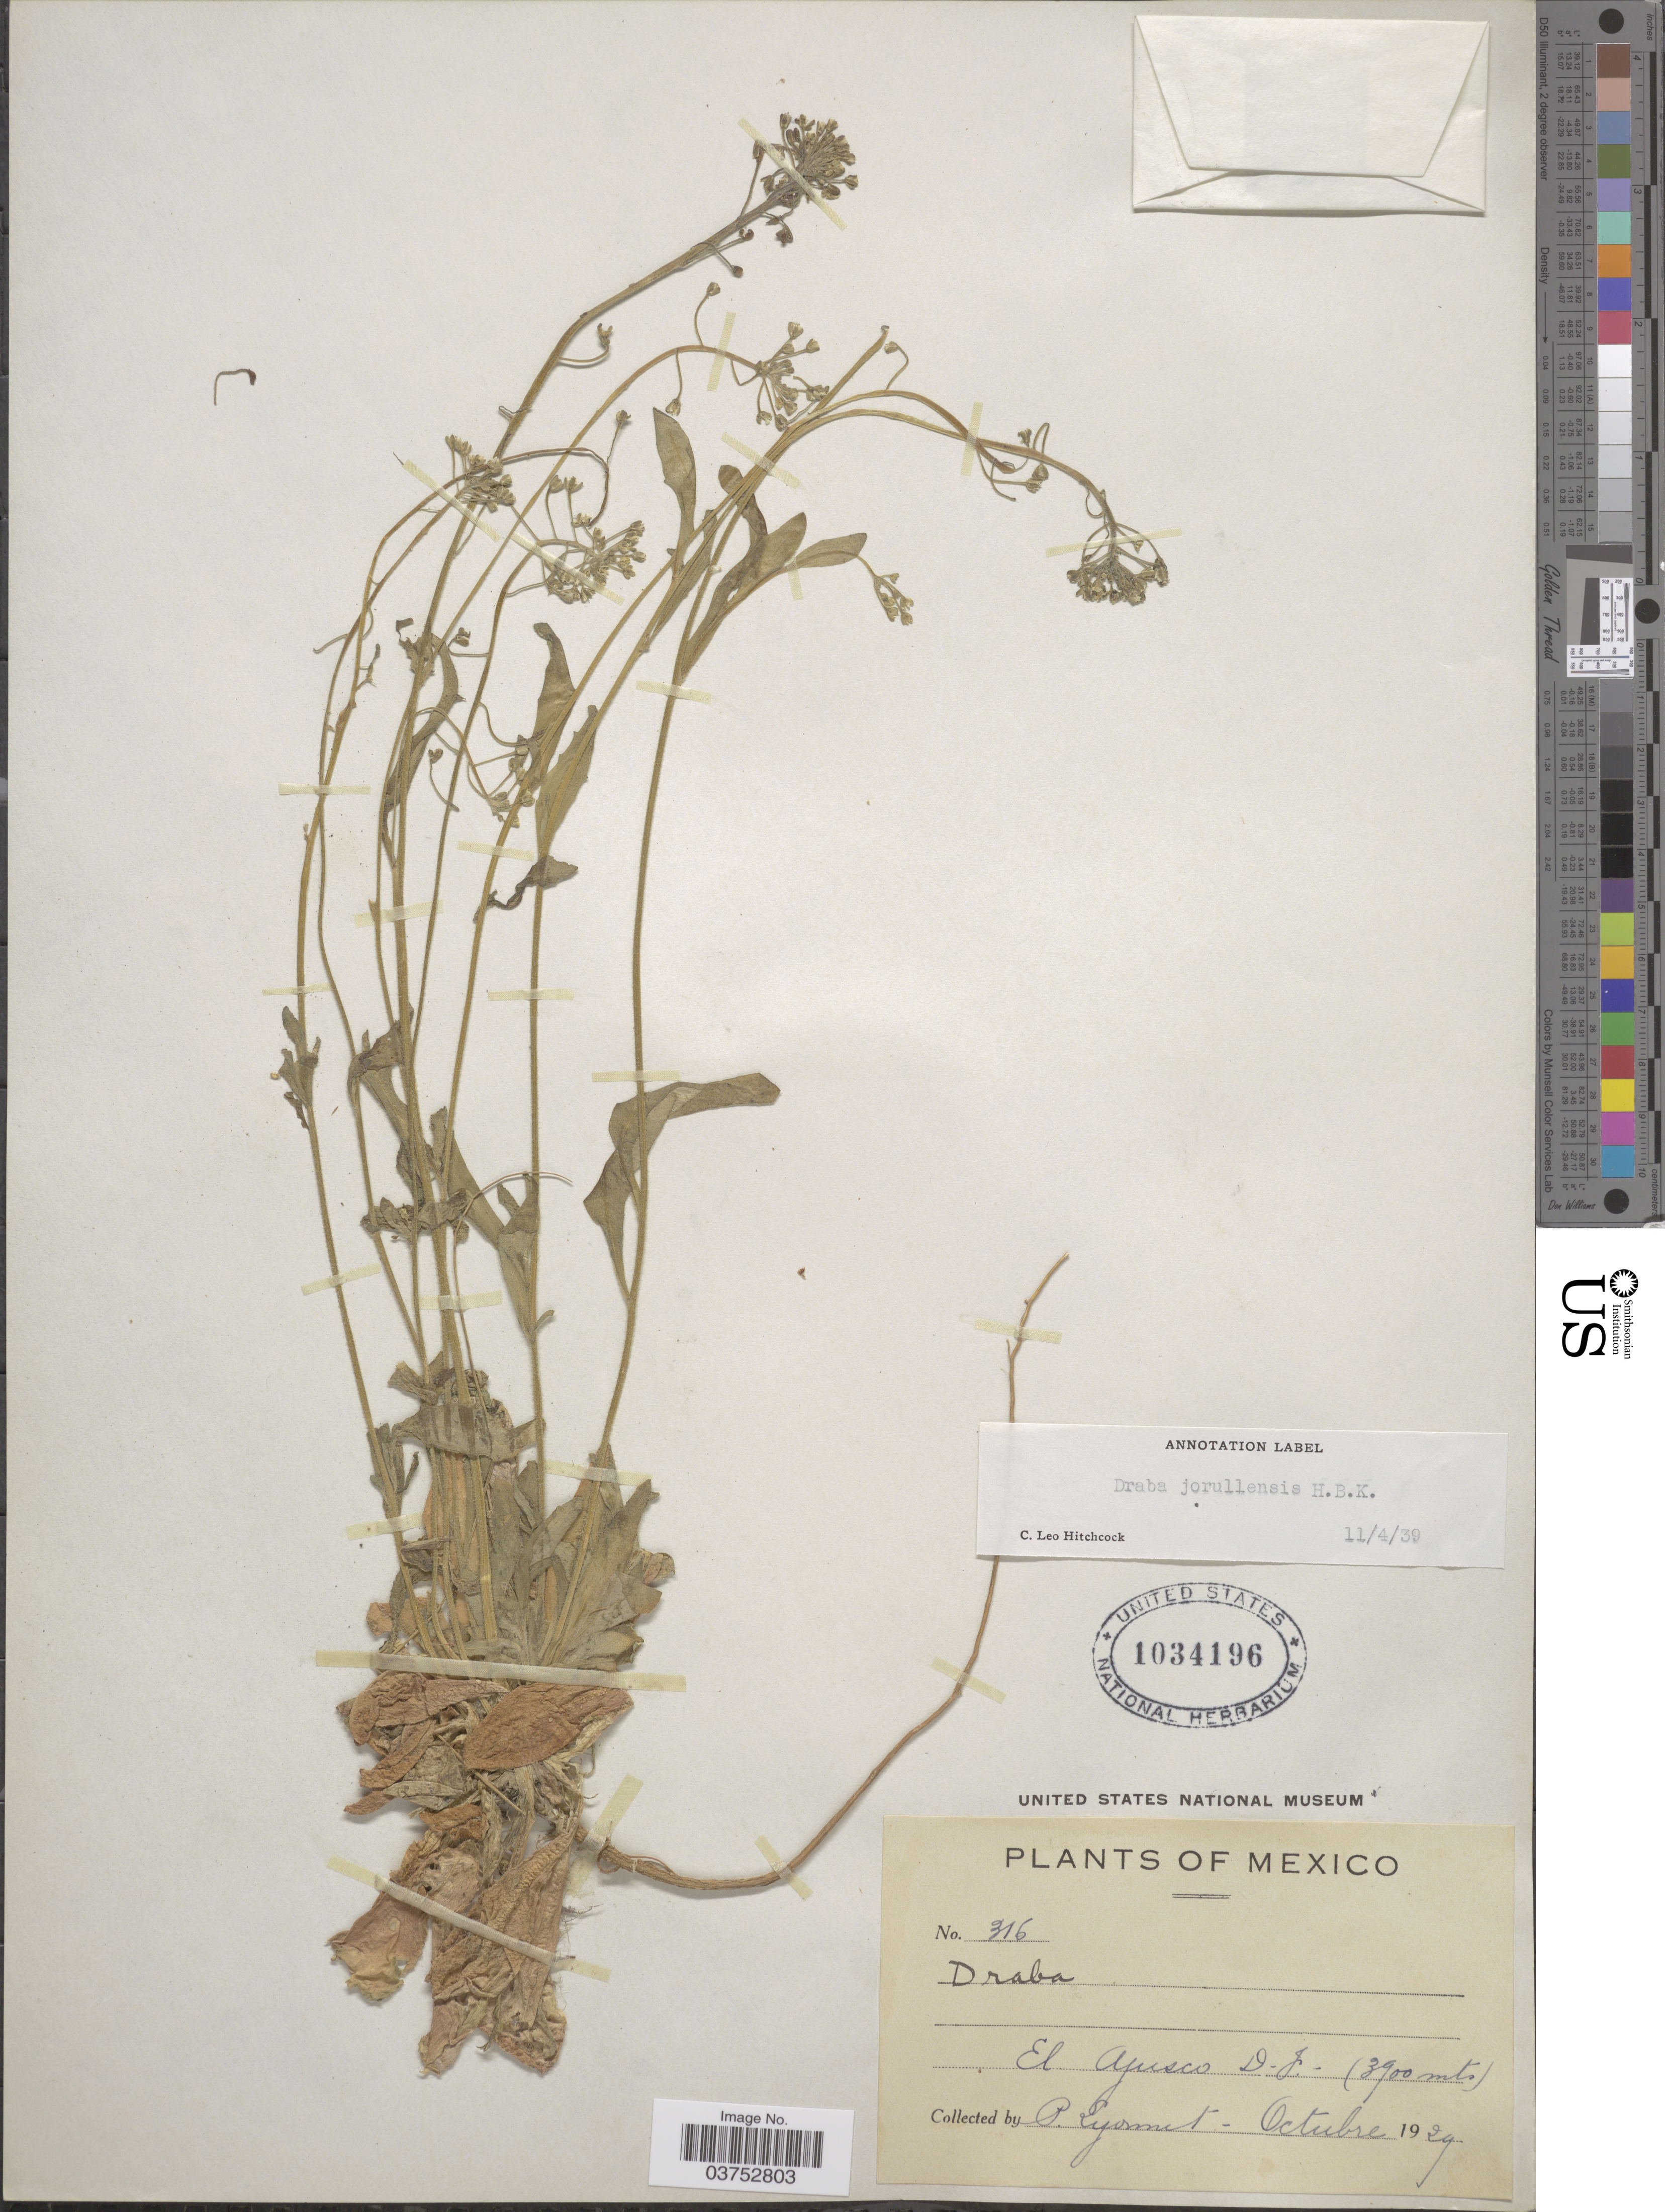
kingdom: Plantae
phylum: Tracheophyta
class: Magnoliopsida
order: Brassicales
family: Brassicaceae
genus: Draba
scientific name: Draba jorullensis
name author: Kunth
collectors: P. Lyonnet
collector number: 316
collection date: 1929-10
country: Mexico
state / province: Distrito Federal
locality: El Ajusco.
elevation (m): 3900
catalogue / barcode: US 1034196